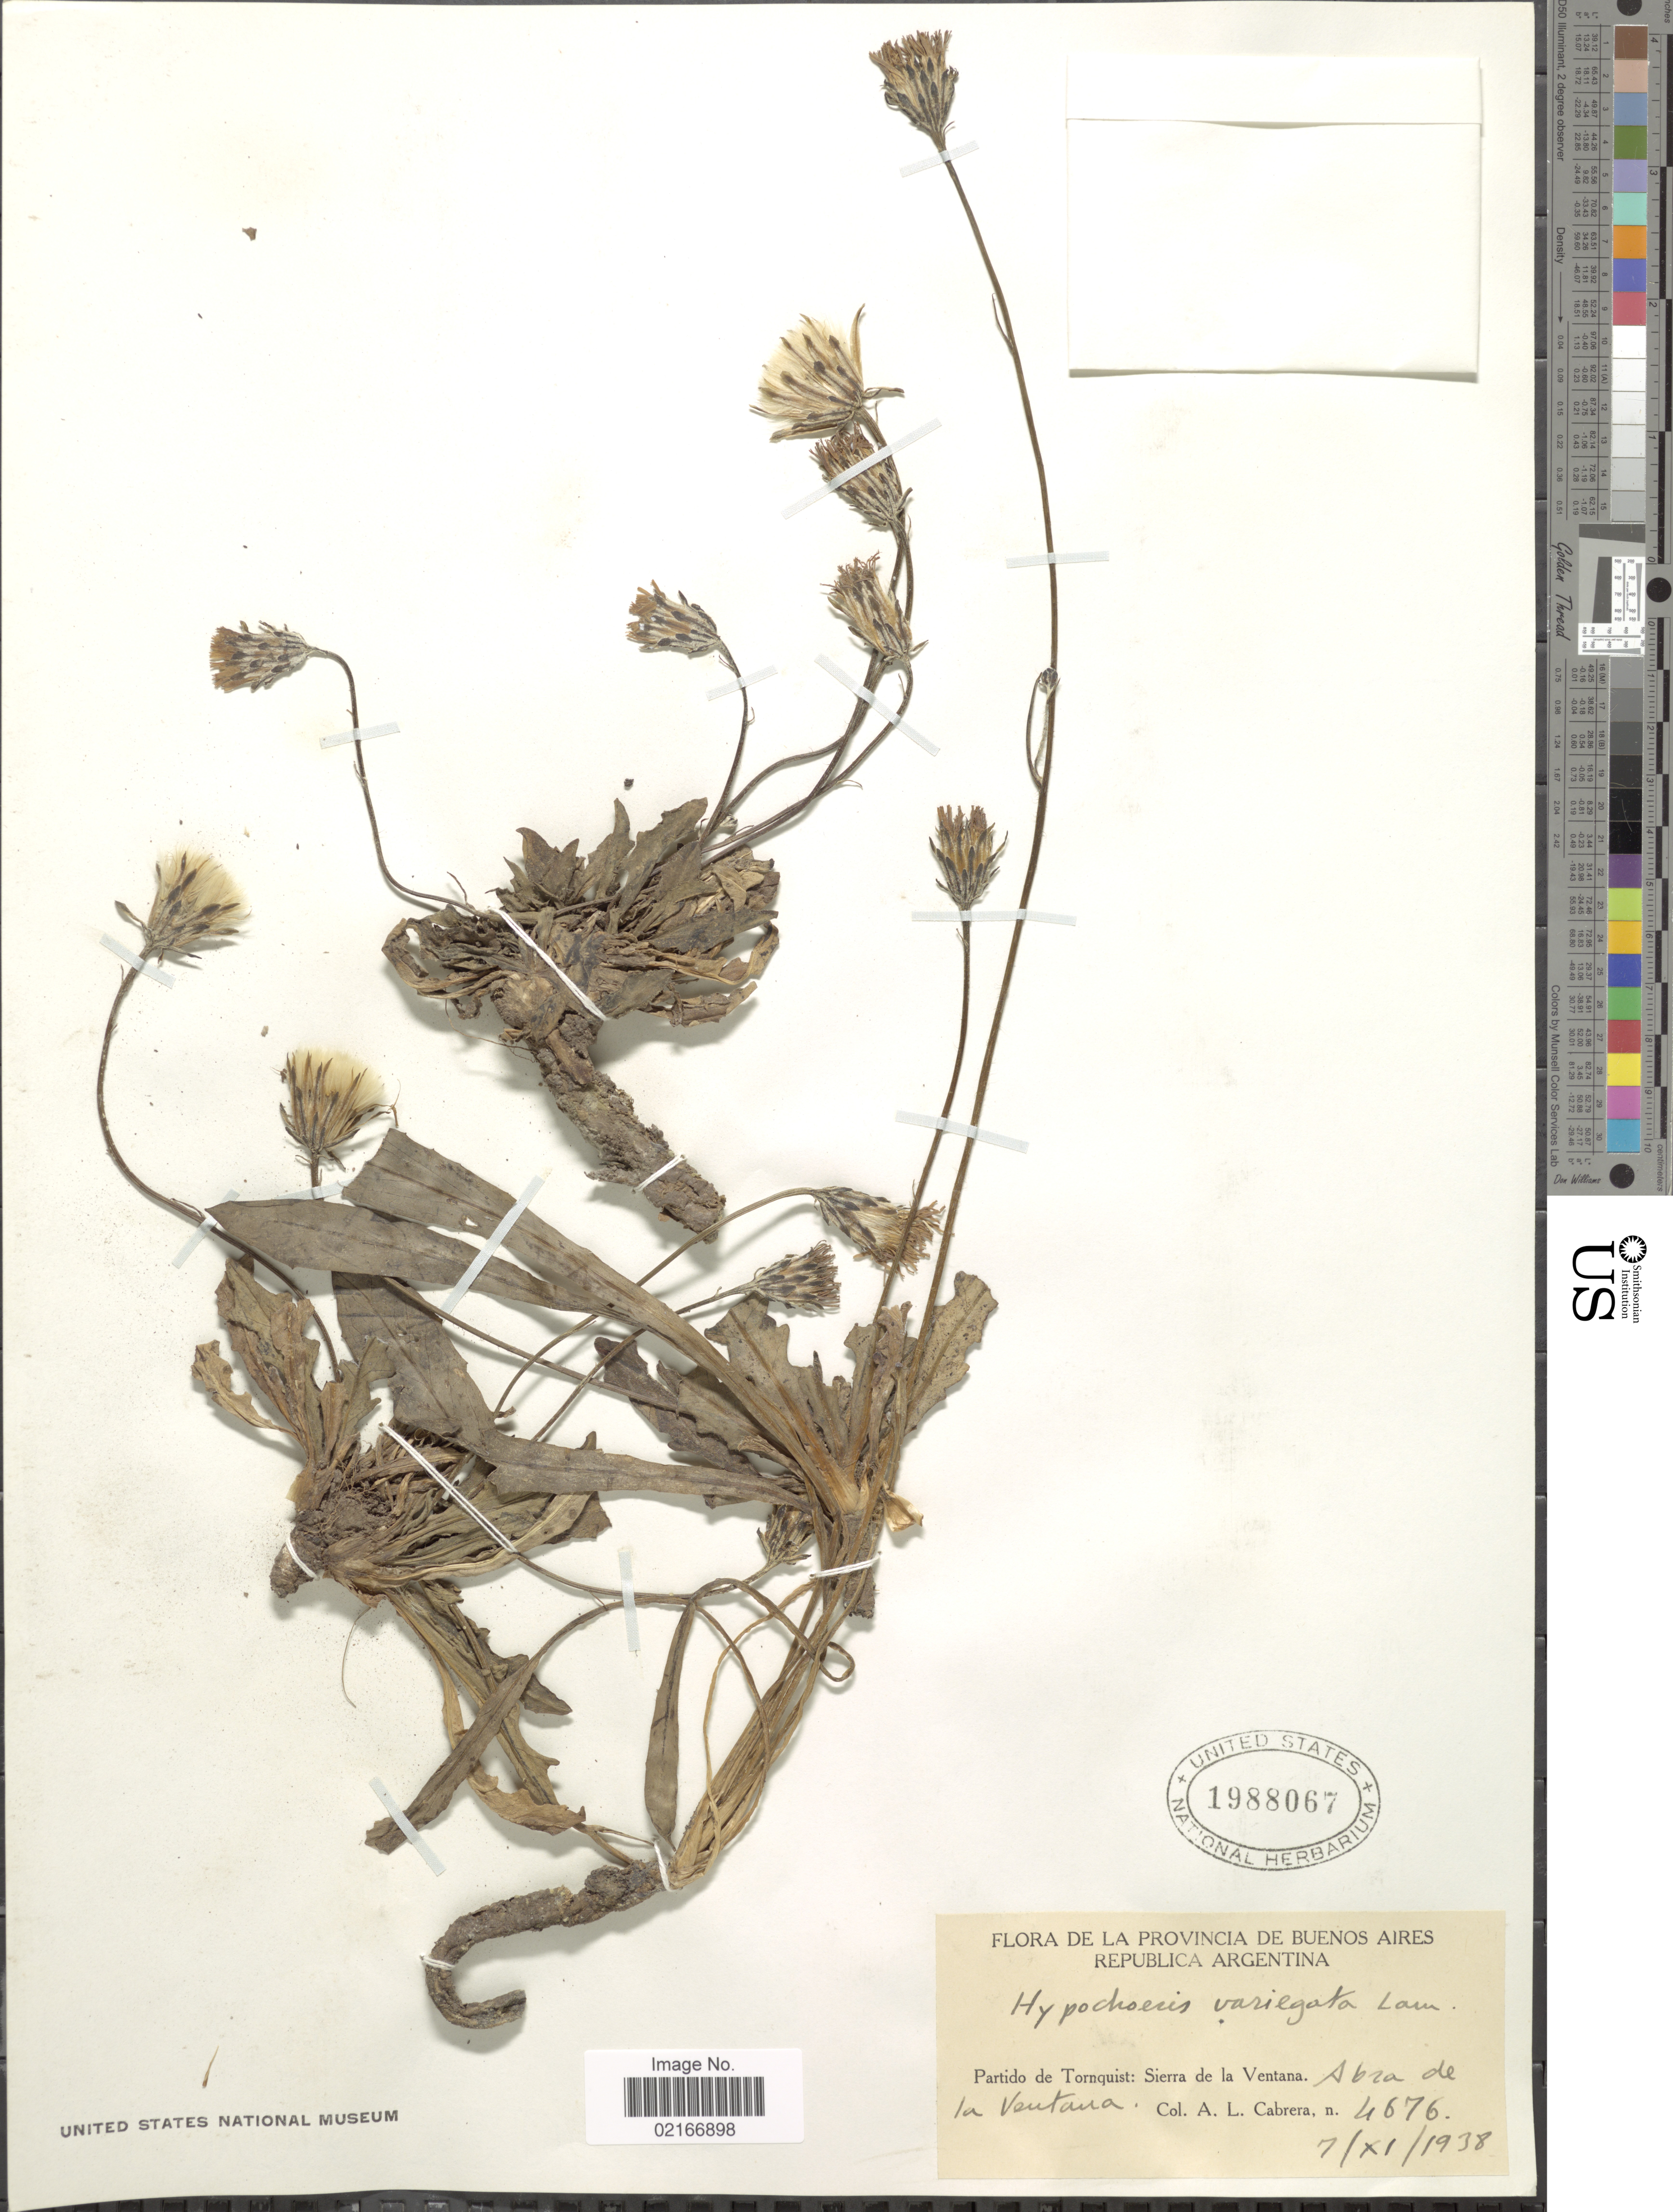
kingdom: Plantae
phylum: Tracheophyta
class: Magnoliopsida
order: Asterales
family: Asteraceae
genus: Hypochaeris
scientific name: Hypochaeris variegata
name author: (Lam.) Baker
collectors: A. L. Cabrera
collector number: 4676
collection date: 1938-11-07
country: Argentina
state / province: Buenos Aires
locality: Partido de Tornquist: Sierra de la Ventana. Abra de la Ventana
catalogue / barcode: US 1988067